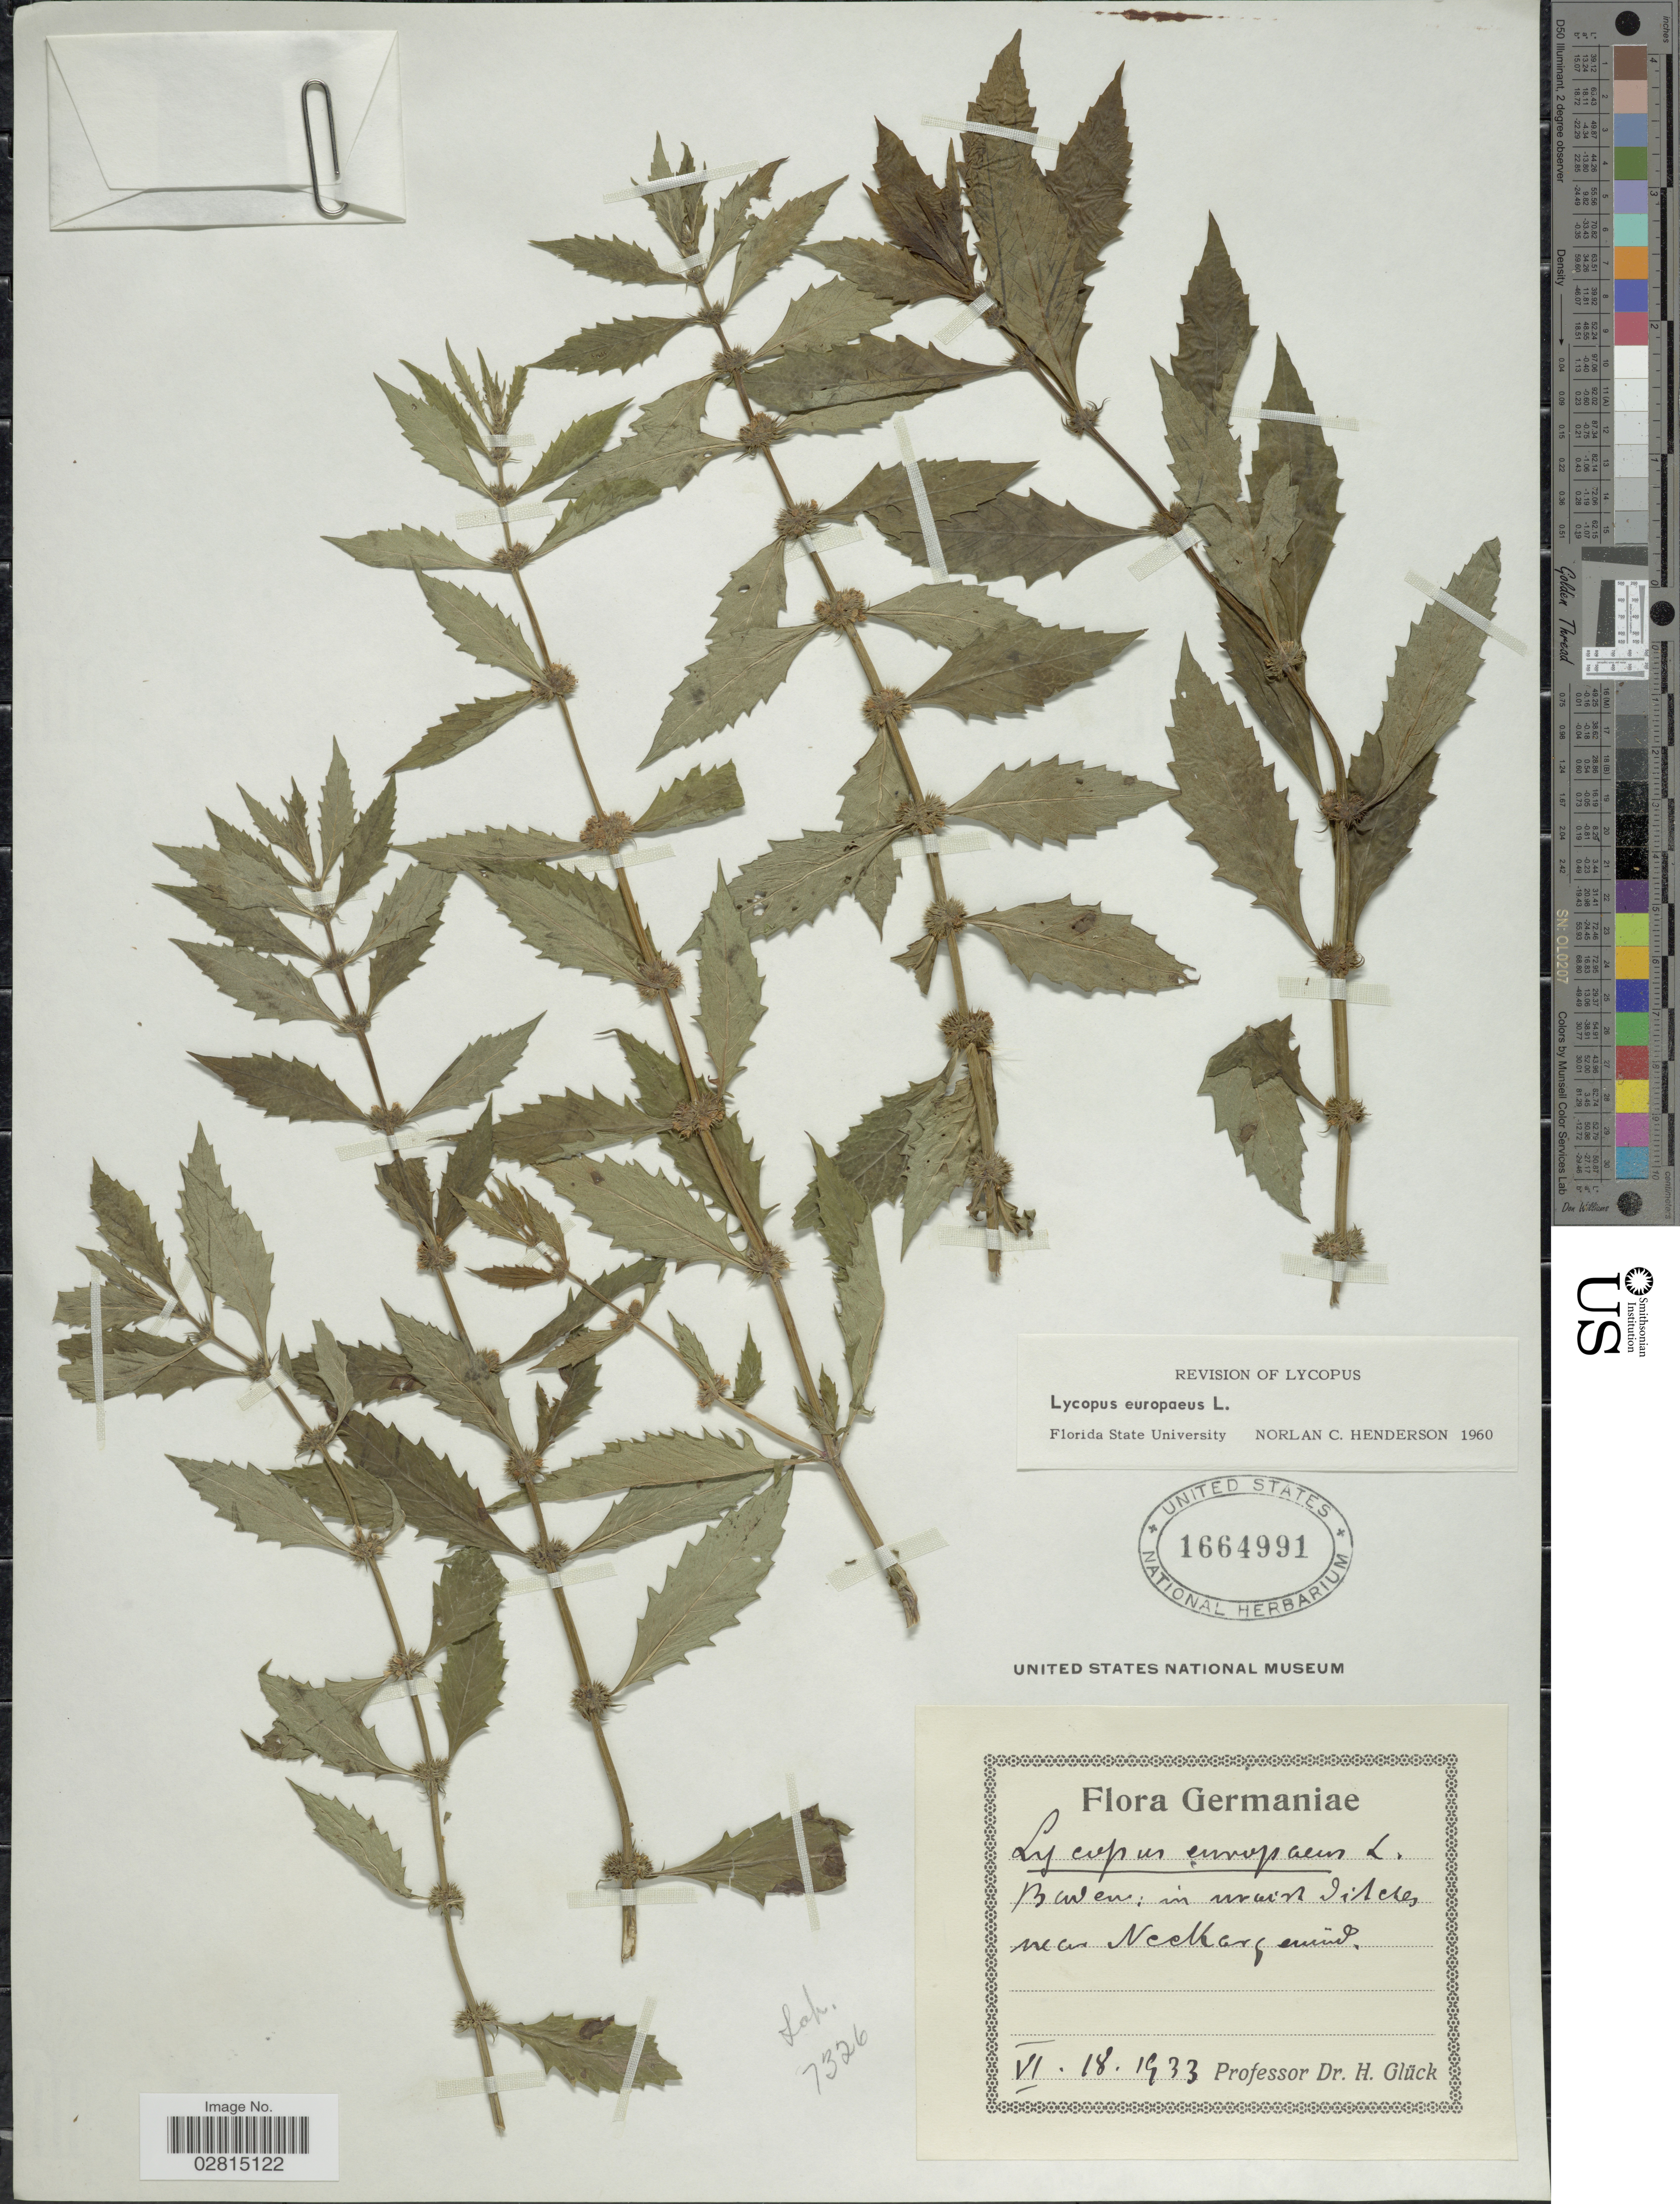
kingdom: Plantae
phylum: Tracheophyta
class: Magnoliopsida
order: Lamiales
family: Lamiaceae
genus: Lycopus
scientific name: Lycopus europaeus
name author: L.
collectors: H. Glück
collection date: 1933-06-18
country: Germany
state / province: Baden-Württemberg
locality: Baden [interpreted]: near Neelharsemïnd [interpreted]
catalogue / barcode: US 1664991